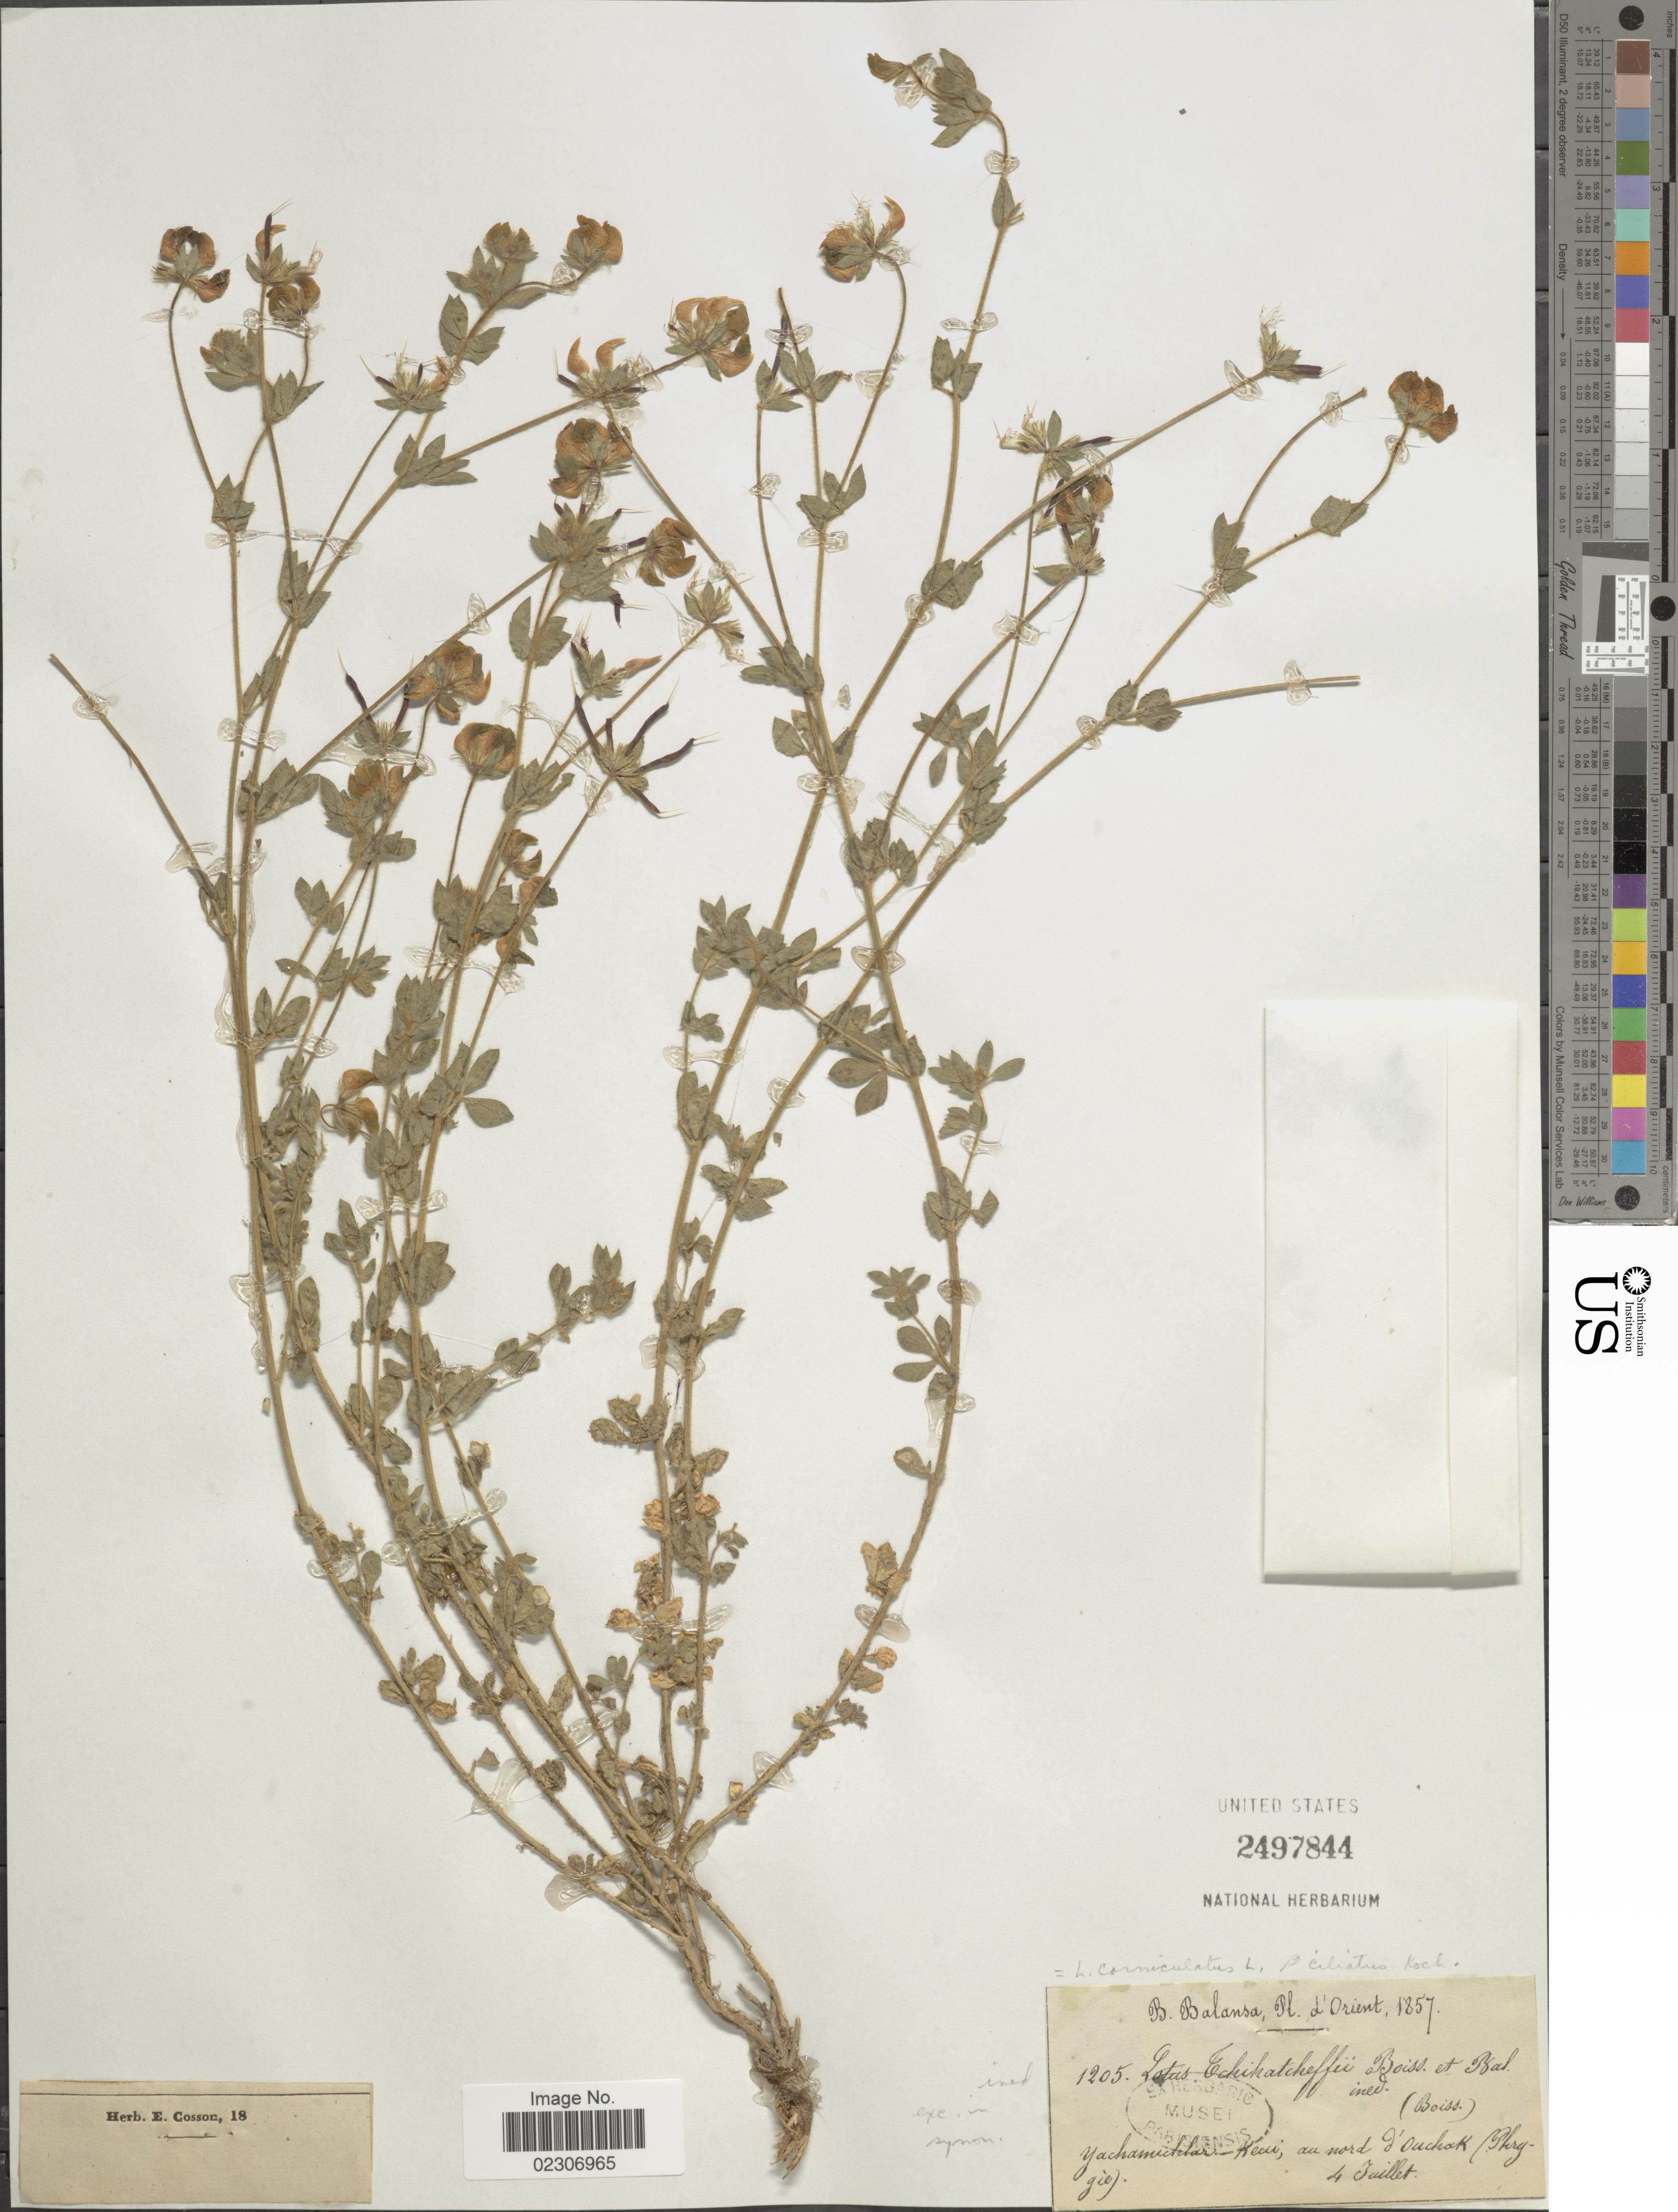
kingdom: Plantae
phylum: Tracheophyta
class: Magnoliopsida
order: Fabales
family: Fabaceae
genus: Lotus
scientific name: Lotus corniculatus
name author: L.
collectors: B. Balansa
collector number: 1205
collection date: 1857-07-04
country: Turkey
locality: Pl. d'Orient, Yachamuchlar-Keai, au nord d'Ouchok (Phrygie)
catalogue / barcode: US 2497844